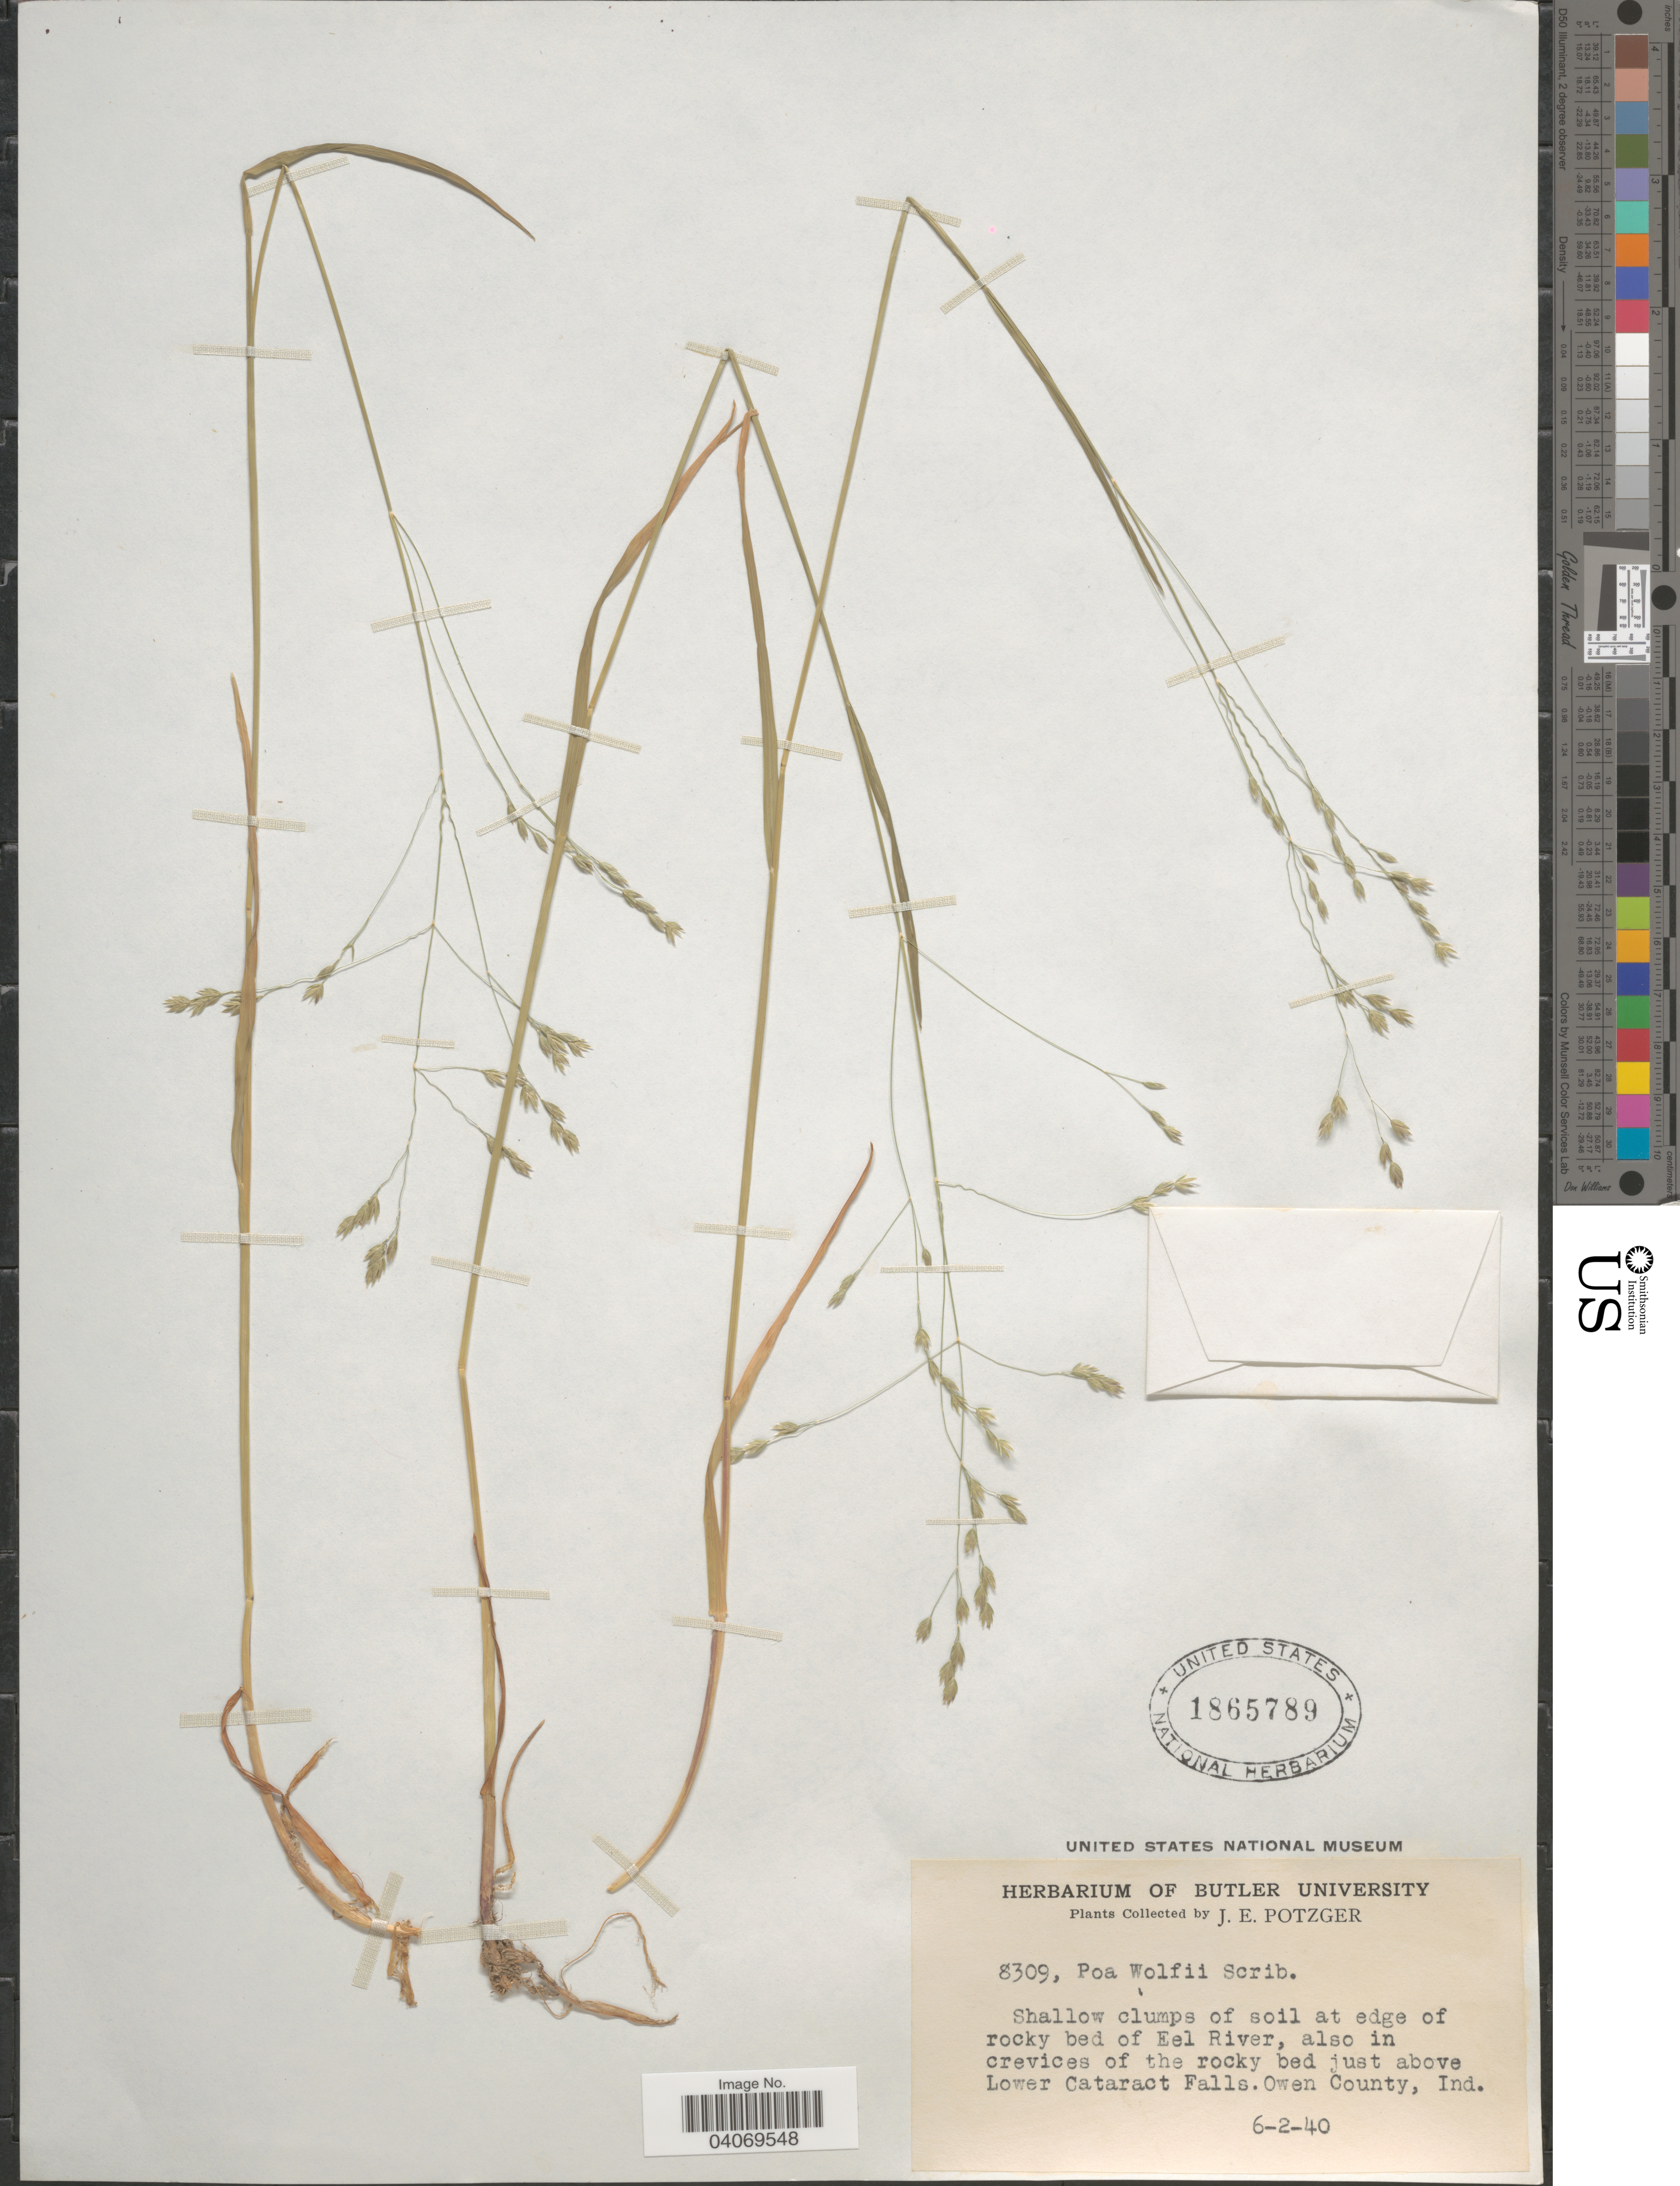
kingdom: Plantae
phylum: Tracheophyta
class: Liliopsida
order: Poales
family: Poaceae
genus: Poa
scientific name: Poa wolfii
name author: Scribn.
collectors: J. Potzger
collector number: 8309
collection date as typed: Transcribed d/m/y: 2/6/40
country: United States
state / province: Indiana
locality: Shallow clumps of soil at edge of rocky bed of Eel River, also in crevices of the rocky bed just above Lower Cataract Falls. Owen County.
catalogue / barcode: US 1865789